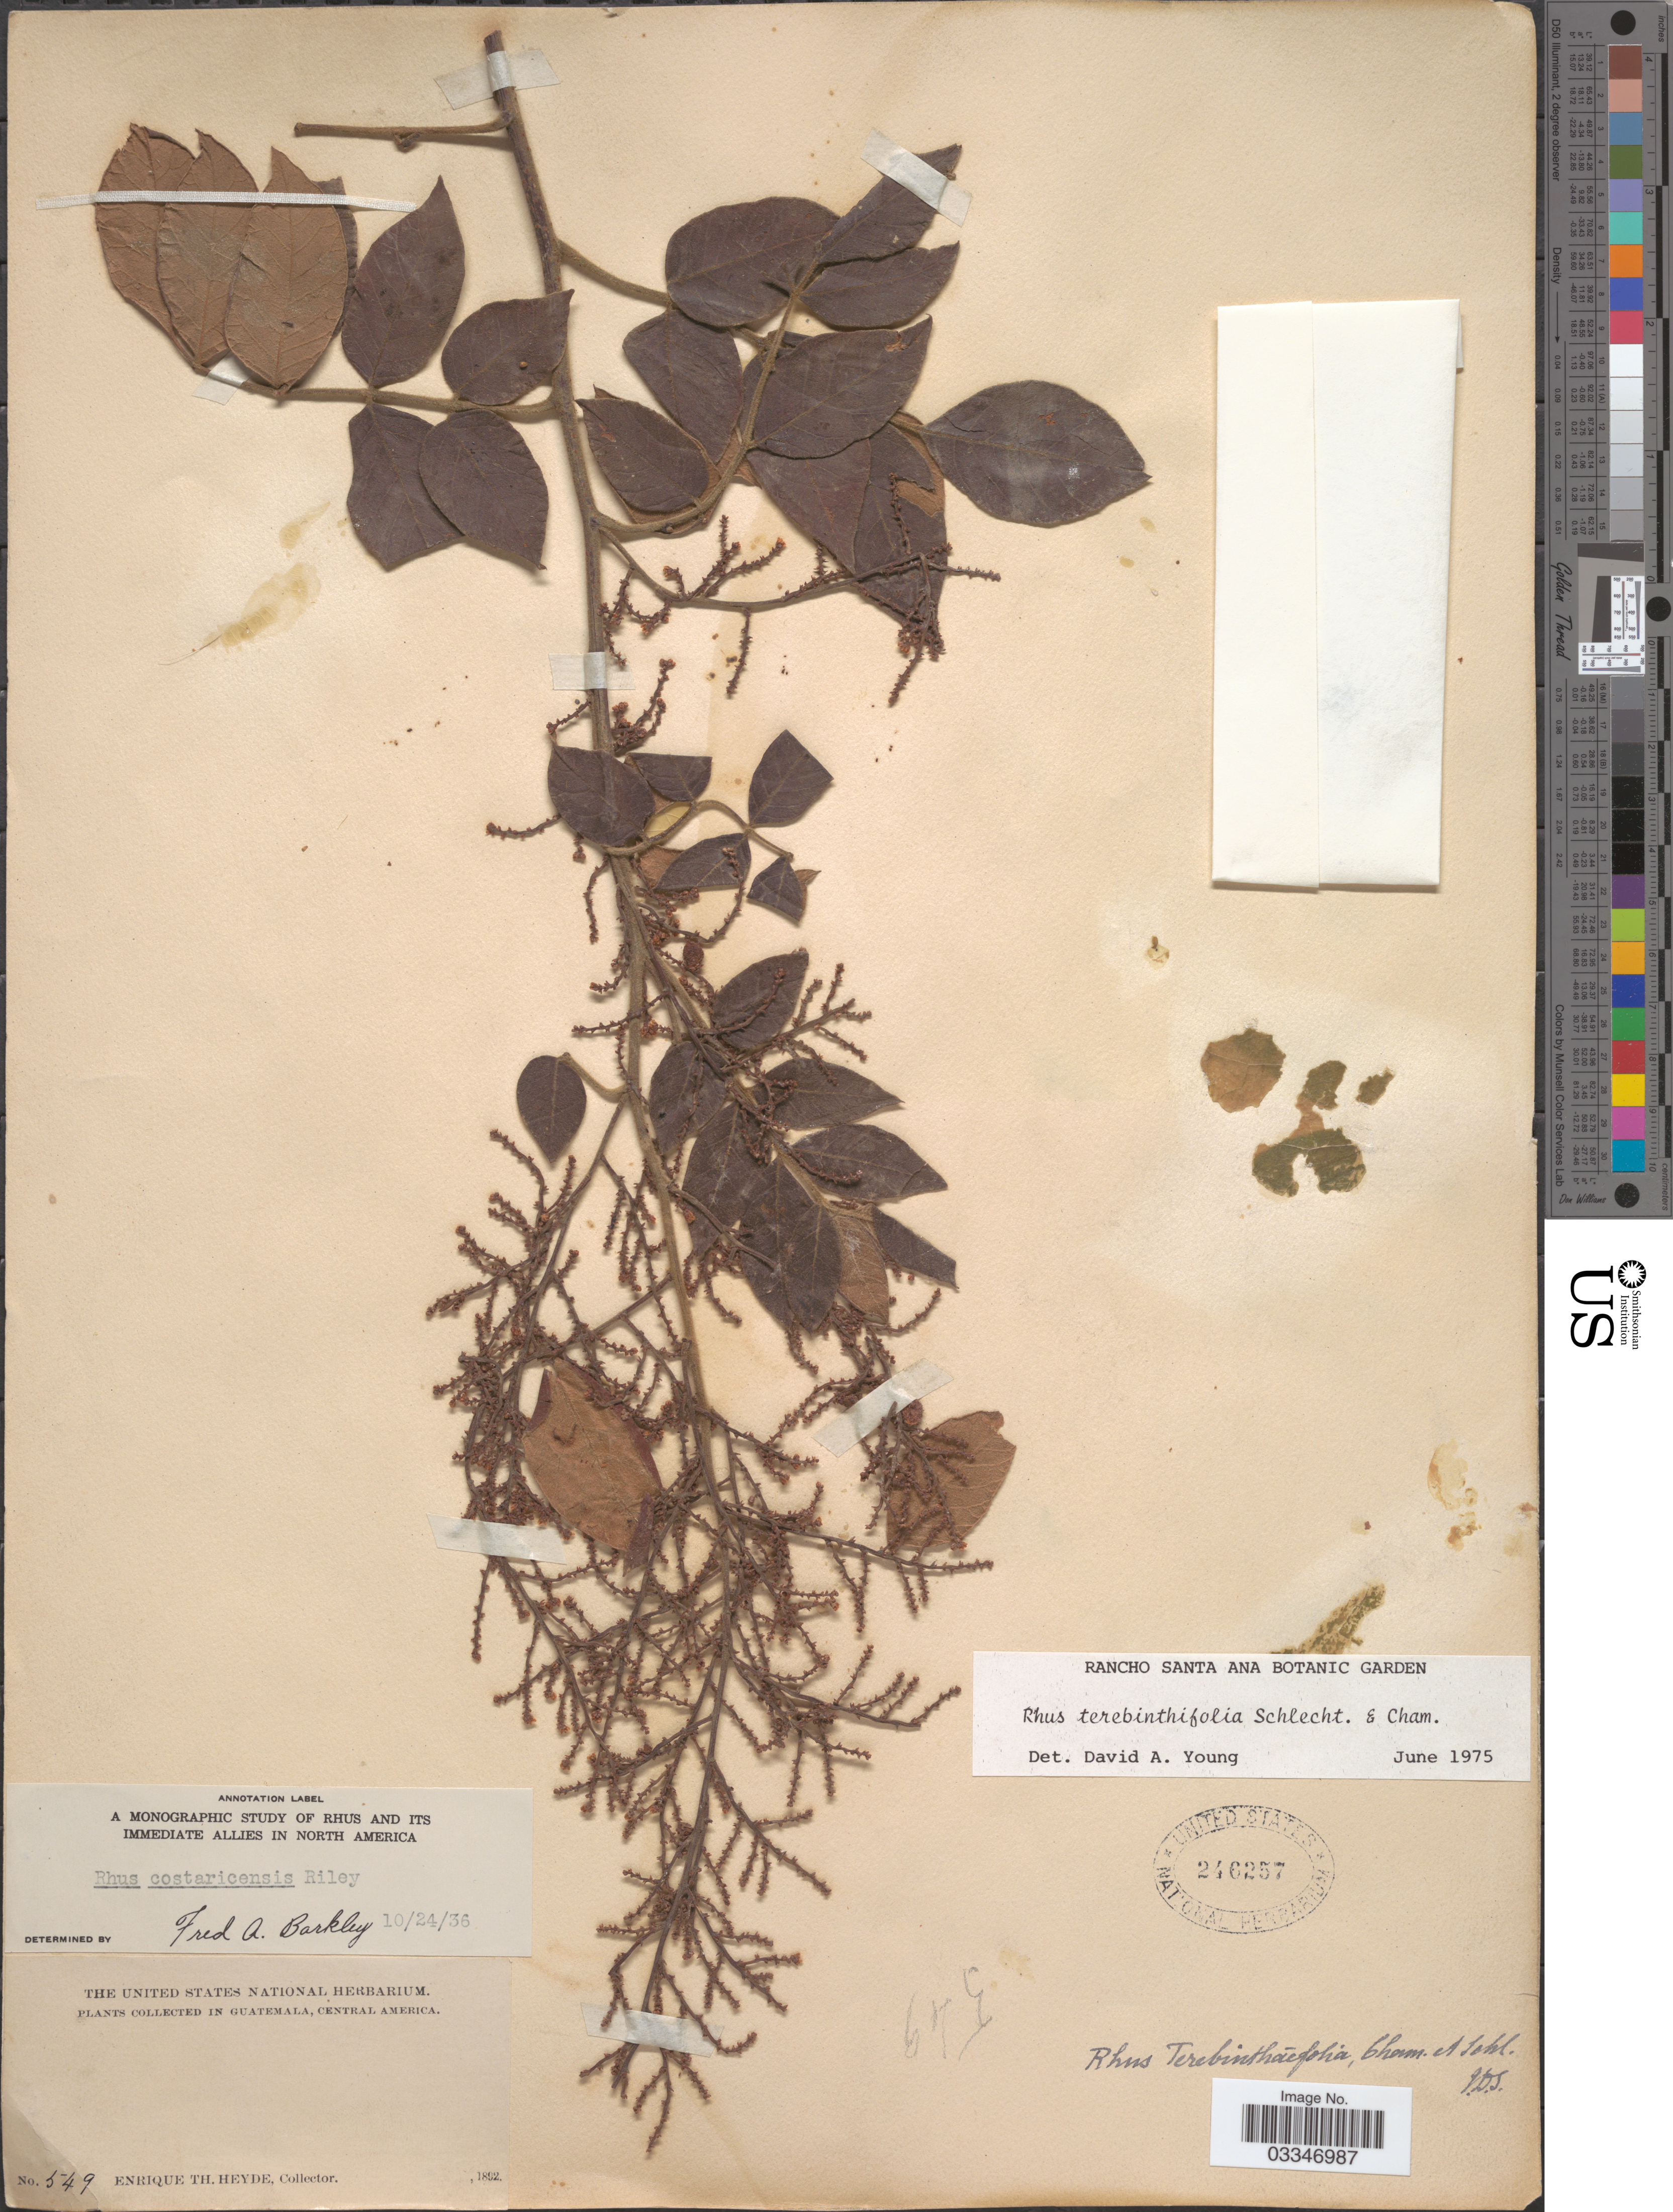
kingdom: Plantae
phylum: Tracheophyta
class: Magnoliopsida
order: Sapindales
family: Anacardiaceae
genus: Rhus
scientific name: Rhus terebinthifolia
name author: Schltdl. & Cham.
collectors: E. T. Heyde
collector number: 549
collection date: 1892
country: Guatemala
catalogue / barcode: US 246257